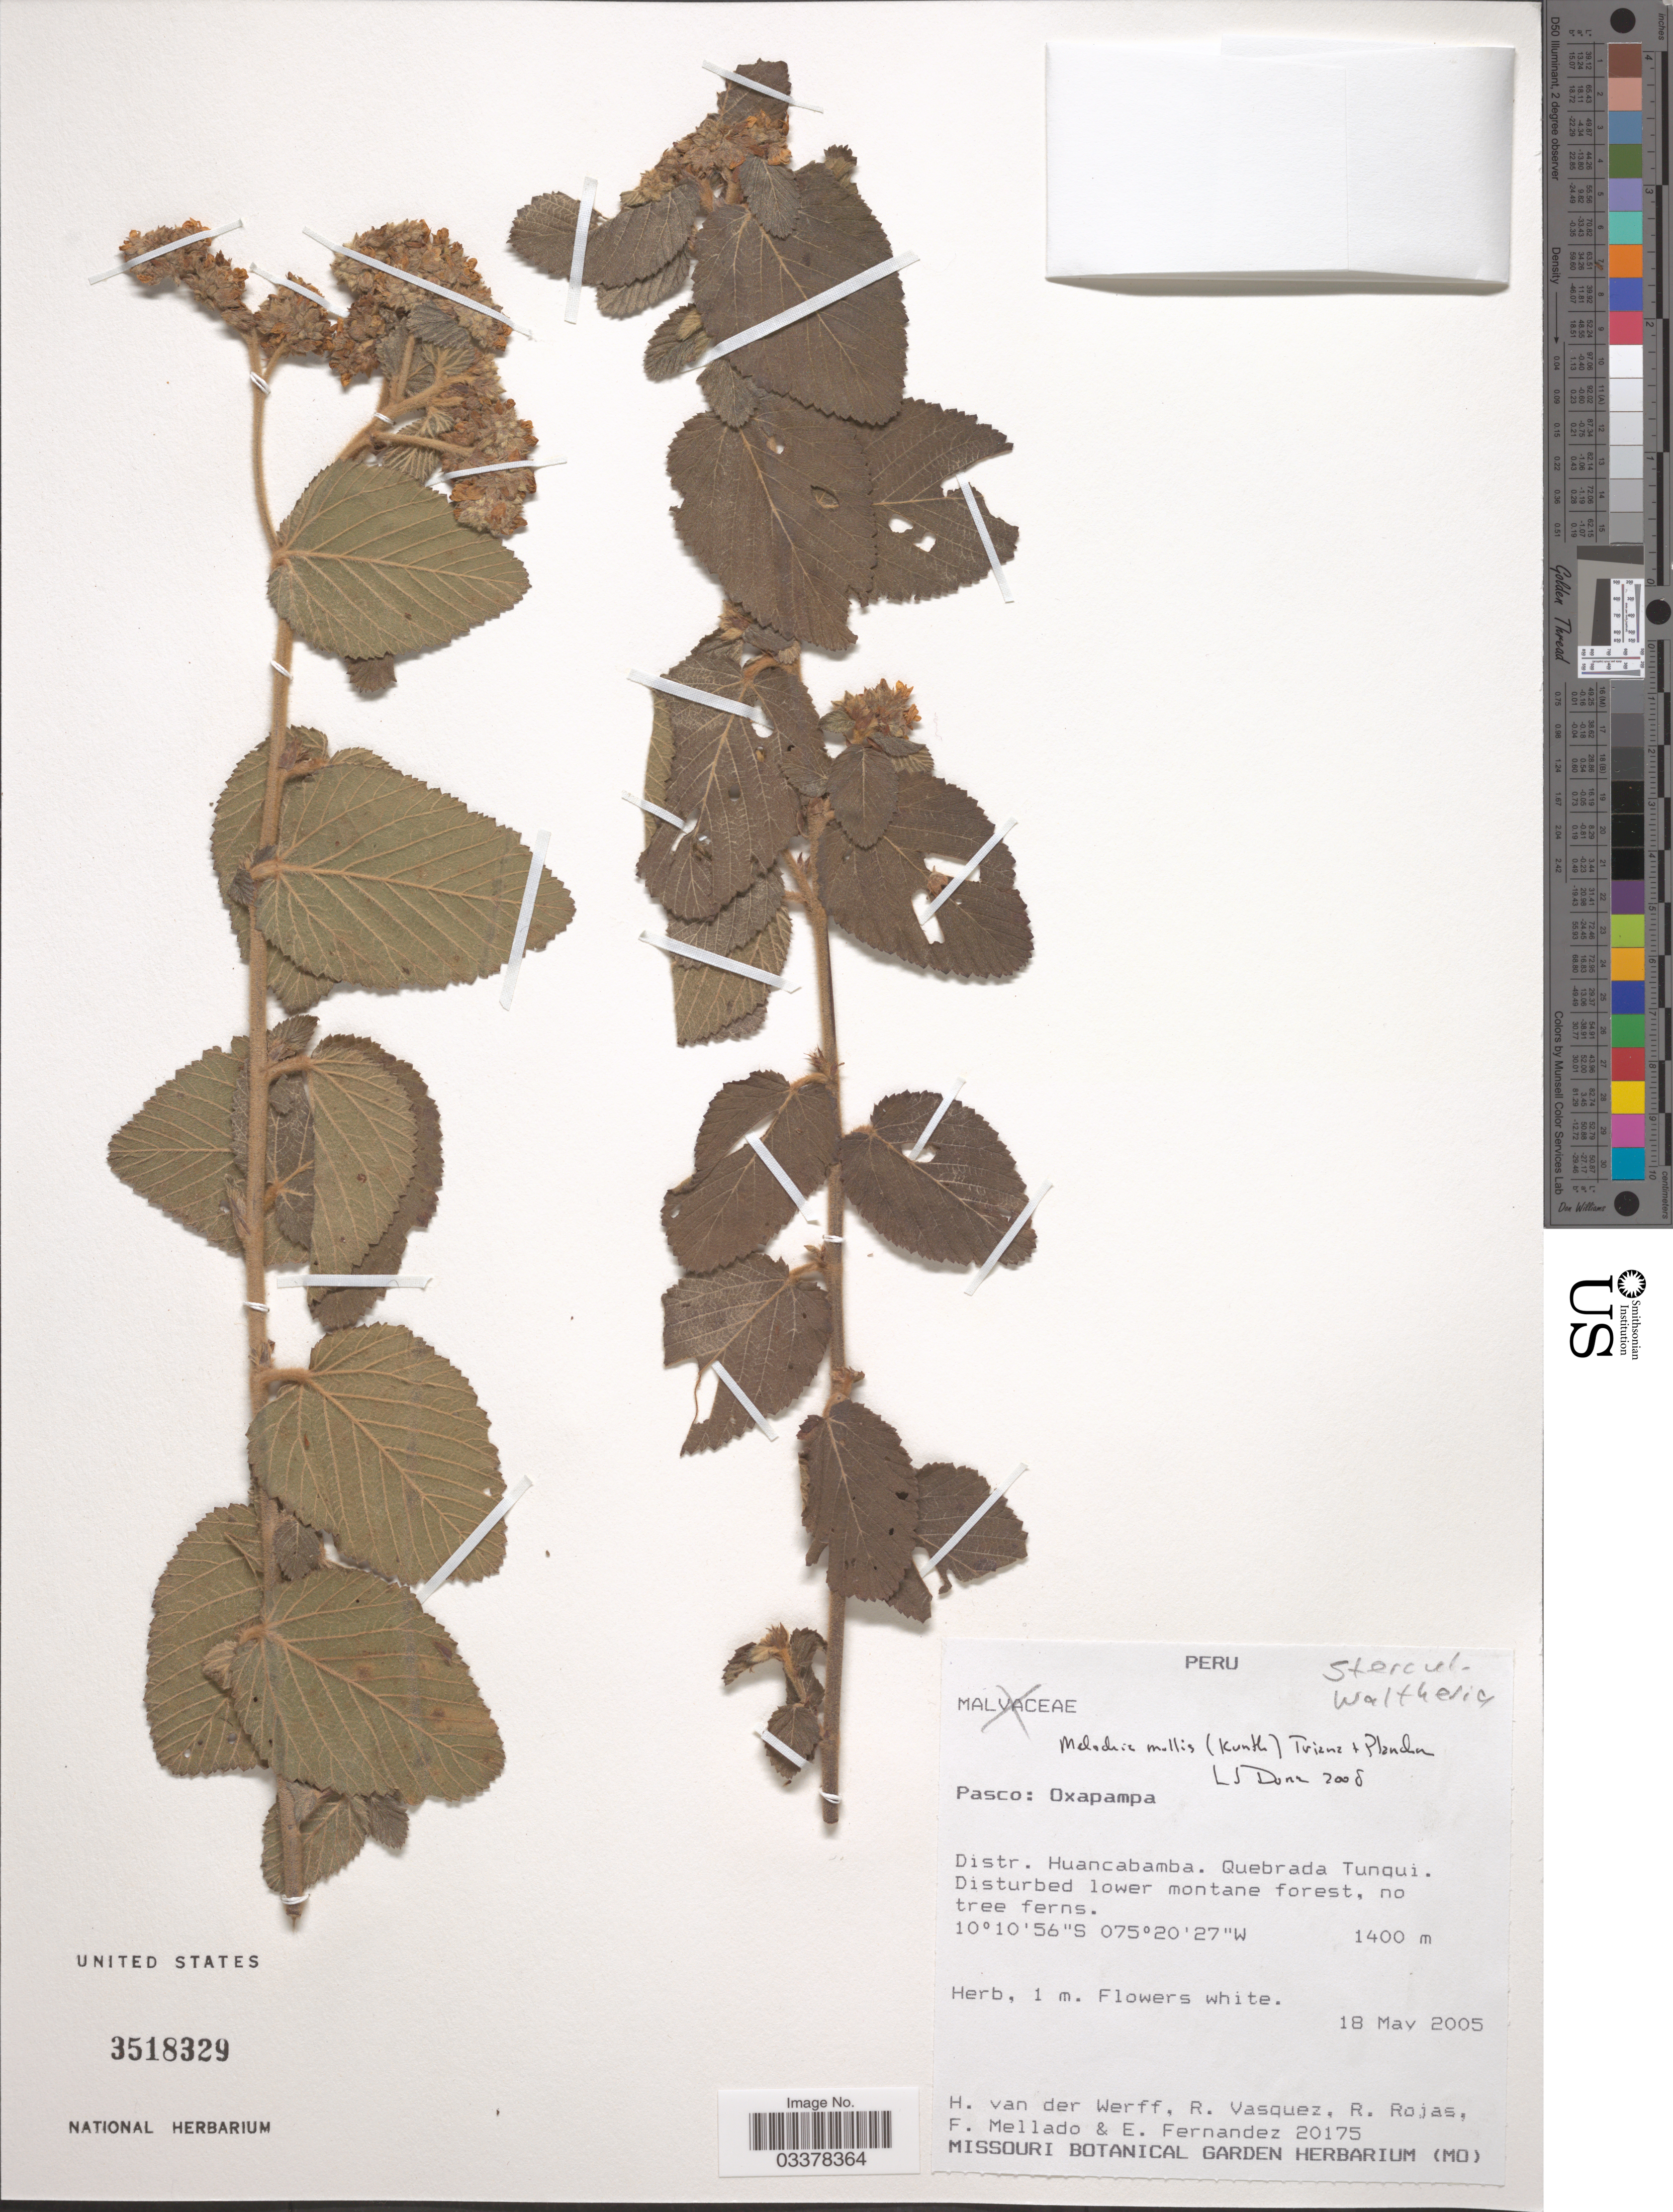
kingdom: Plantae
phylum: Tracheophyta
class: Magnoliopsida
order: Malvales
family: Malvaceae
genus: Melochia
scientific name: Melochia mollis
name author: (Kunth) Triana & Planch.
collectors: H. van der Werff, R. Avasquez, R. Rojas, F. Mellado & E. Fernandez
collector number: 20175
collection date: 2005-05-18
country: Peru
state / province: Pasco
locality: Distr. Huancabamba. Quebrada Tunqui.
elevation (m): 1400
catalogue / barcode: US 3518329